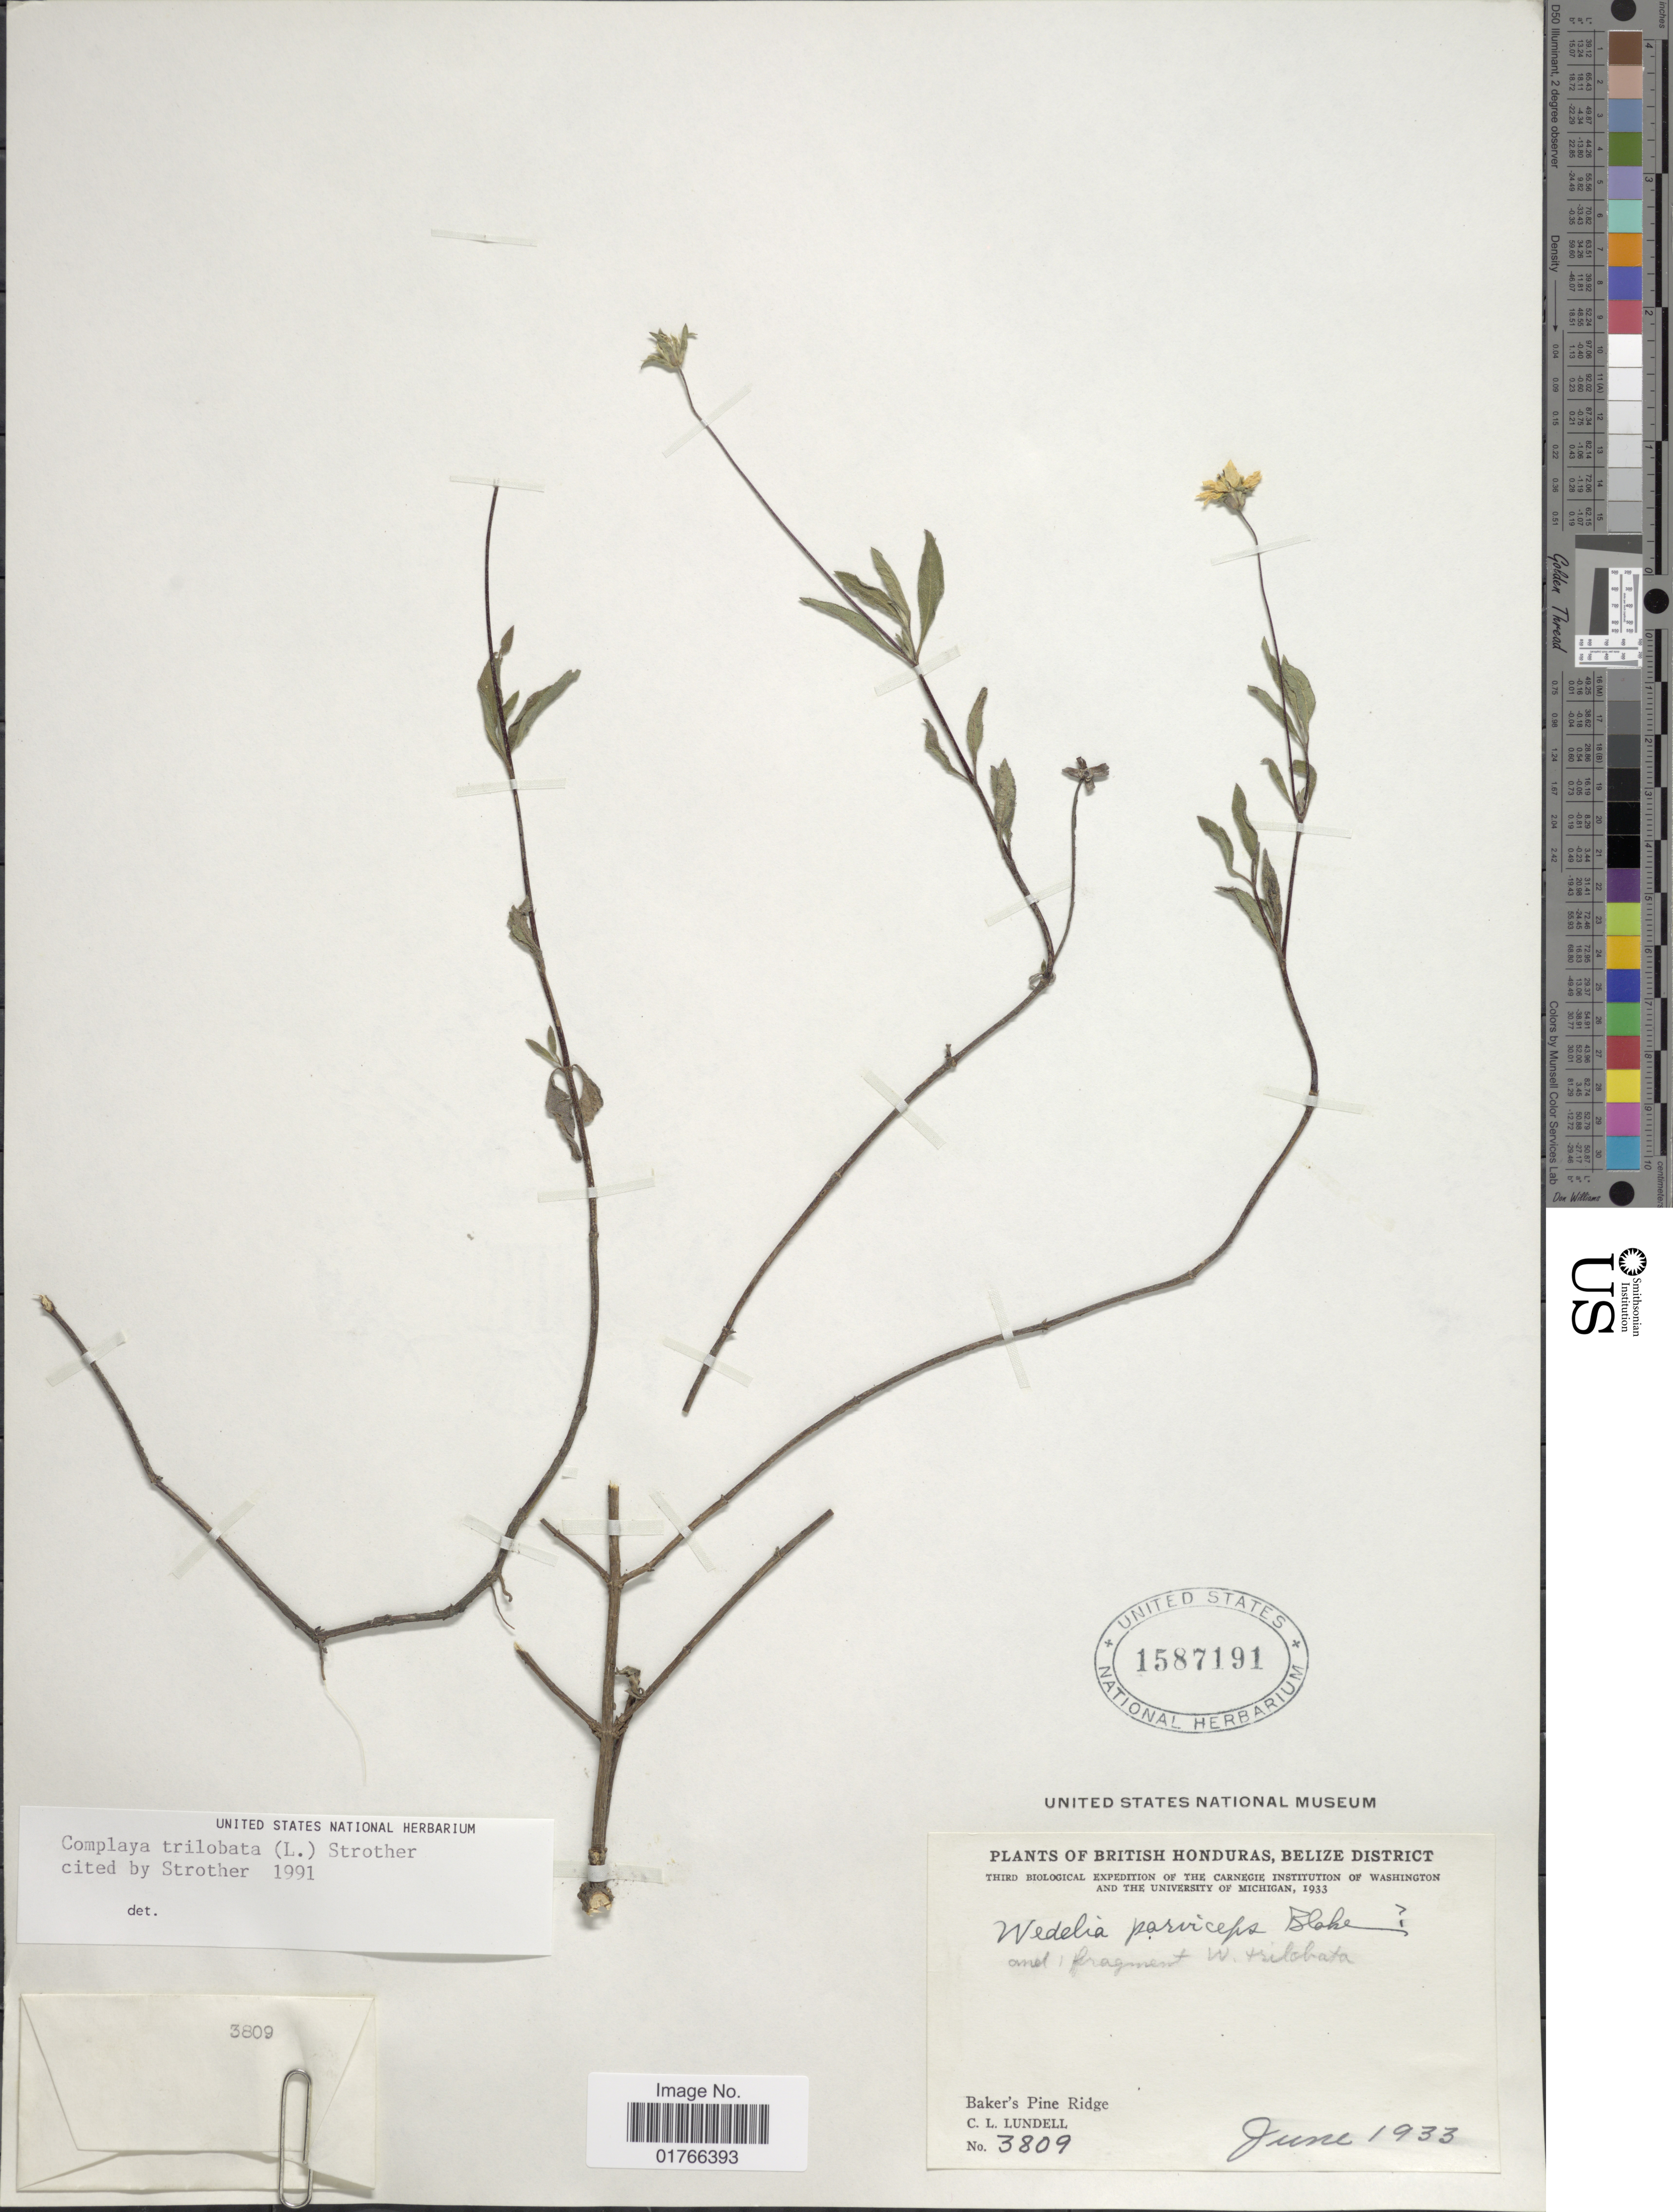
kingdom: Plantae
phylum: Tracheophyta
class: Magnoliopsida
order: Asterales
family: Asteraceae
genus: Sphagneticola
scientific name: Sphagneticola trilobata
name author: (L.) Pruski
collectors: C. L. Lundell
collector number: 3809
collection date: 1933-06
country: Belize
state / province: Belize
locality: British Honduras, Baker's Pine Ridge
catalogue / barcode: US 1587191